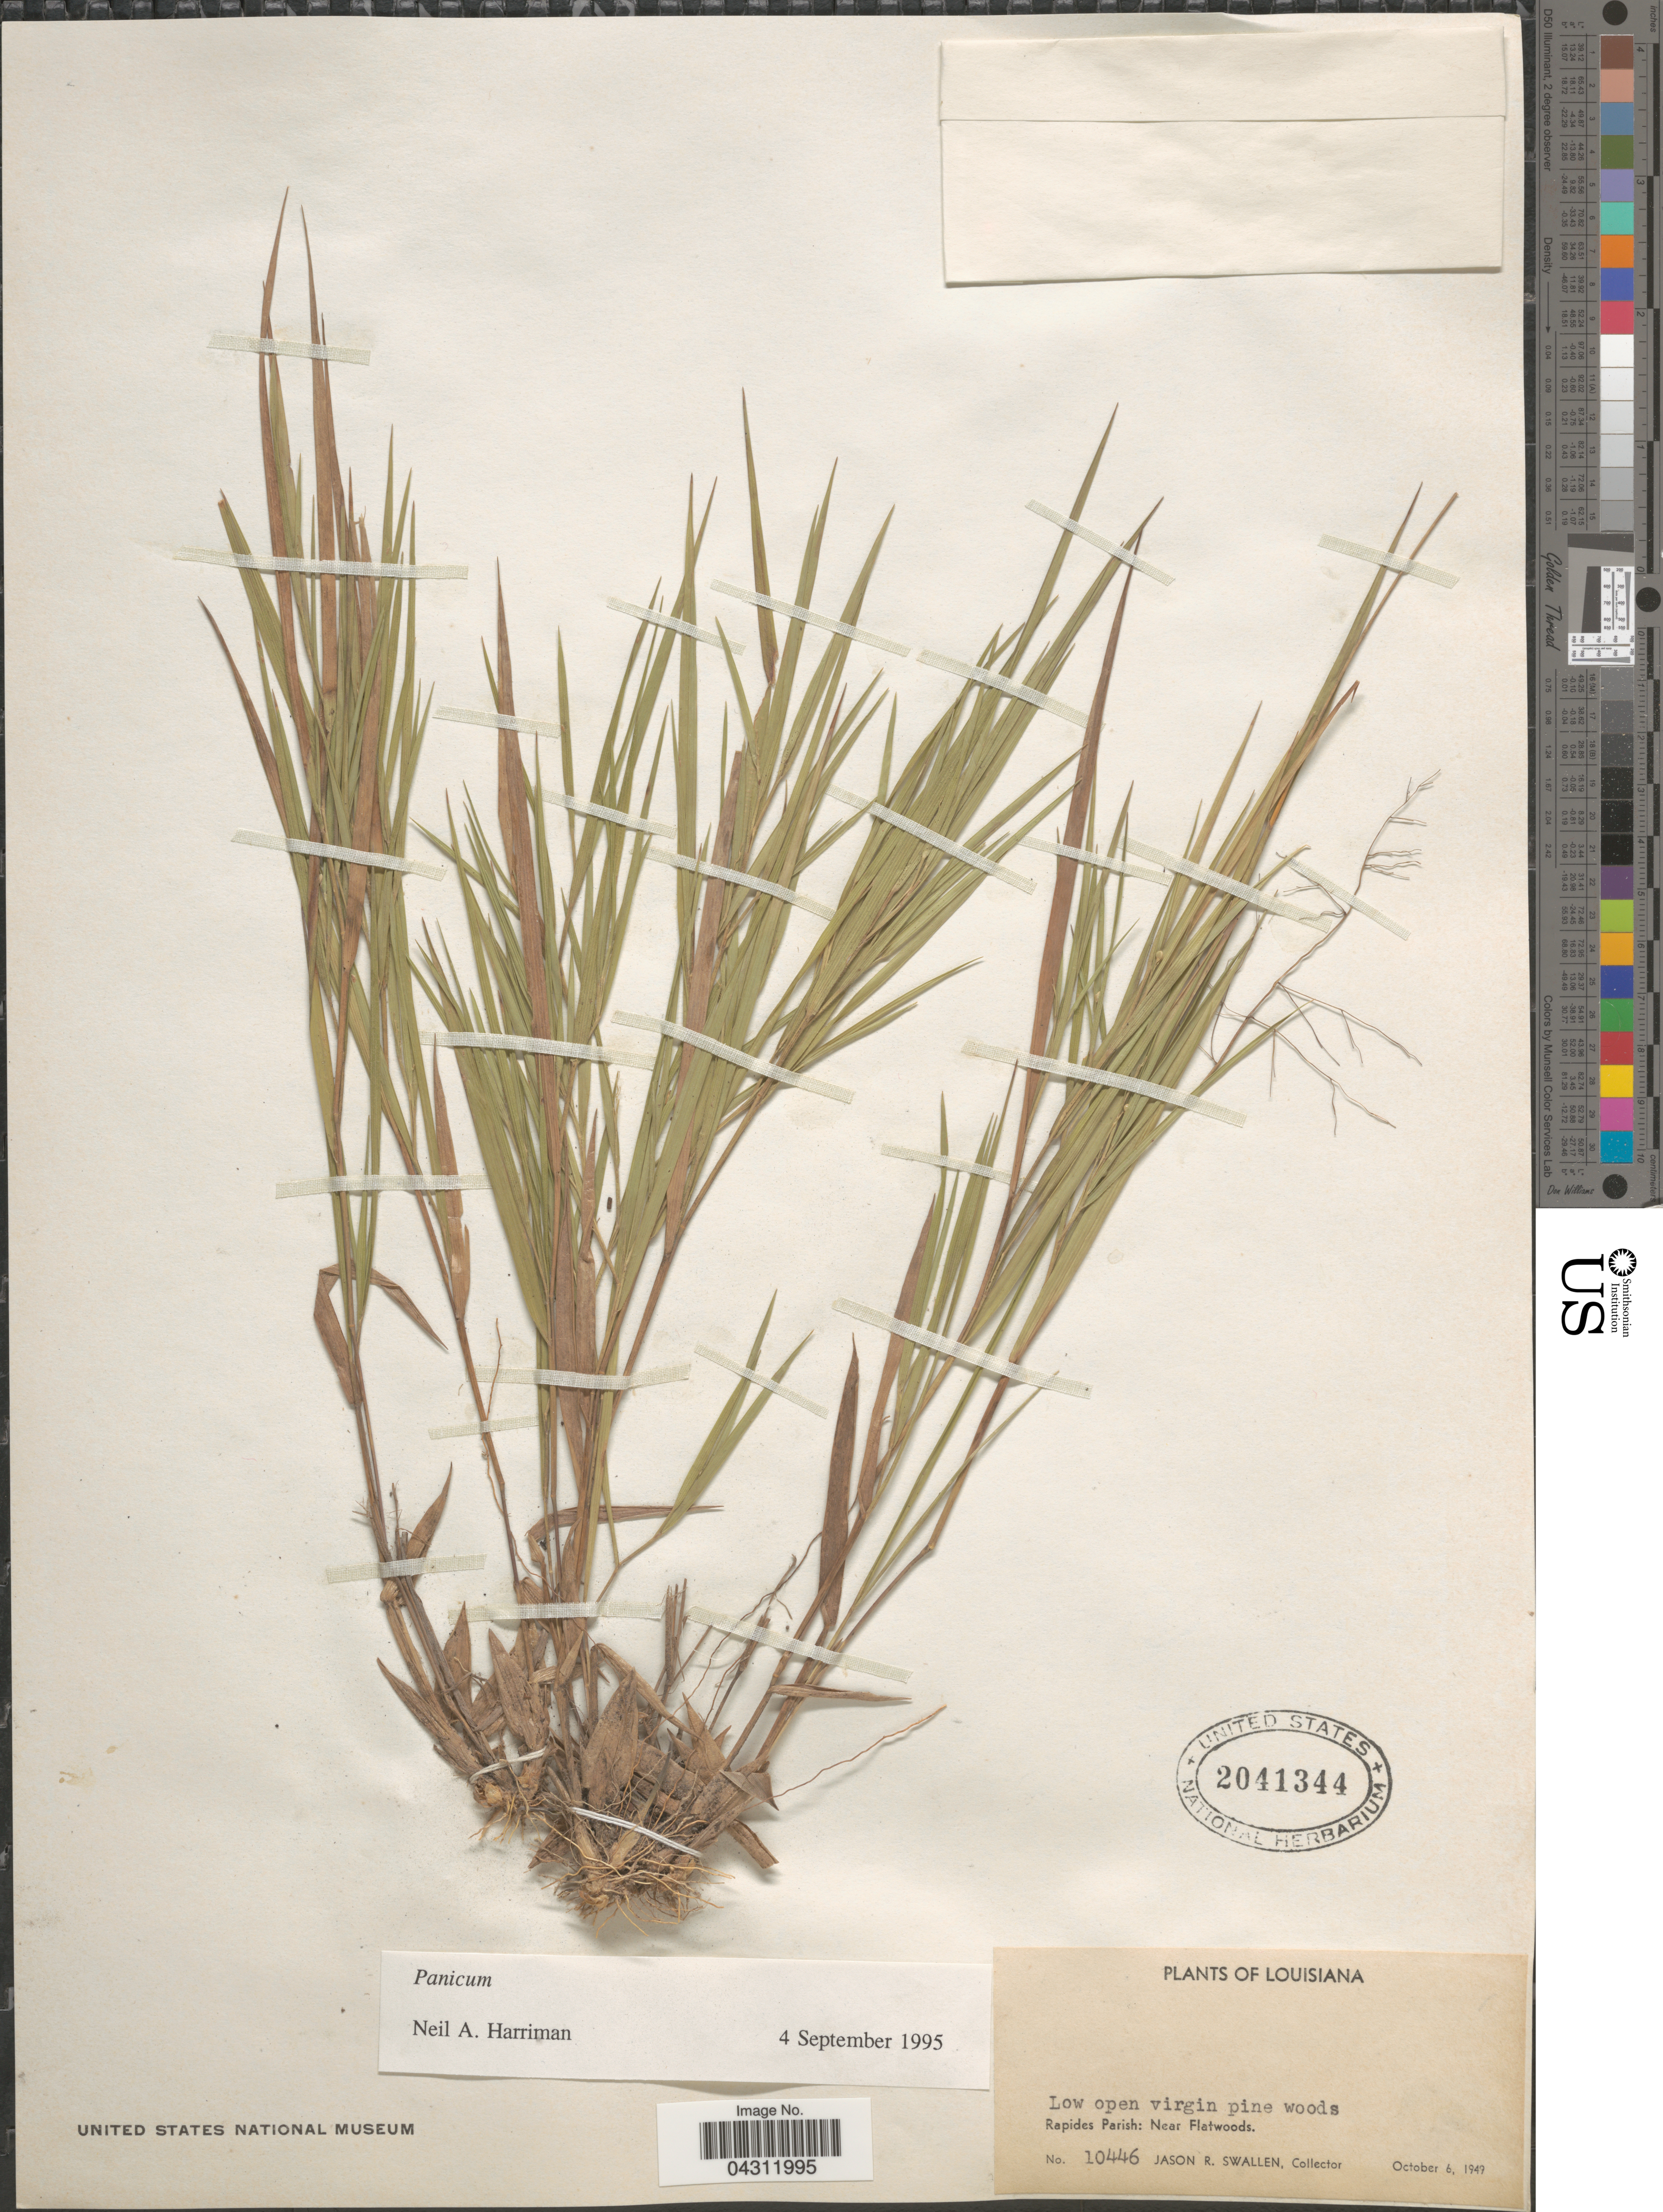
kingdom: Plantae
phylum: Tracheophyta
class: Liliopsida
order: Poales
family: Poaceae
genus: Panicum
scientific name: Panicum sp.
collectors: J. R. Swallen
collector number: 10446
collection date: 1949-10-06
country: United States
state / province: Louisiana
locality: Rapides Parish: Near Flatwoods.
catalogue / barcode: US 2041344